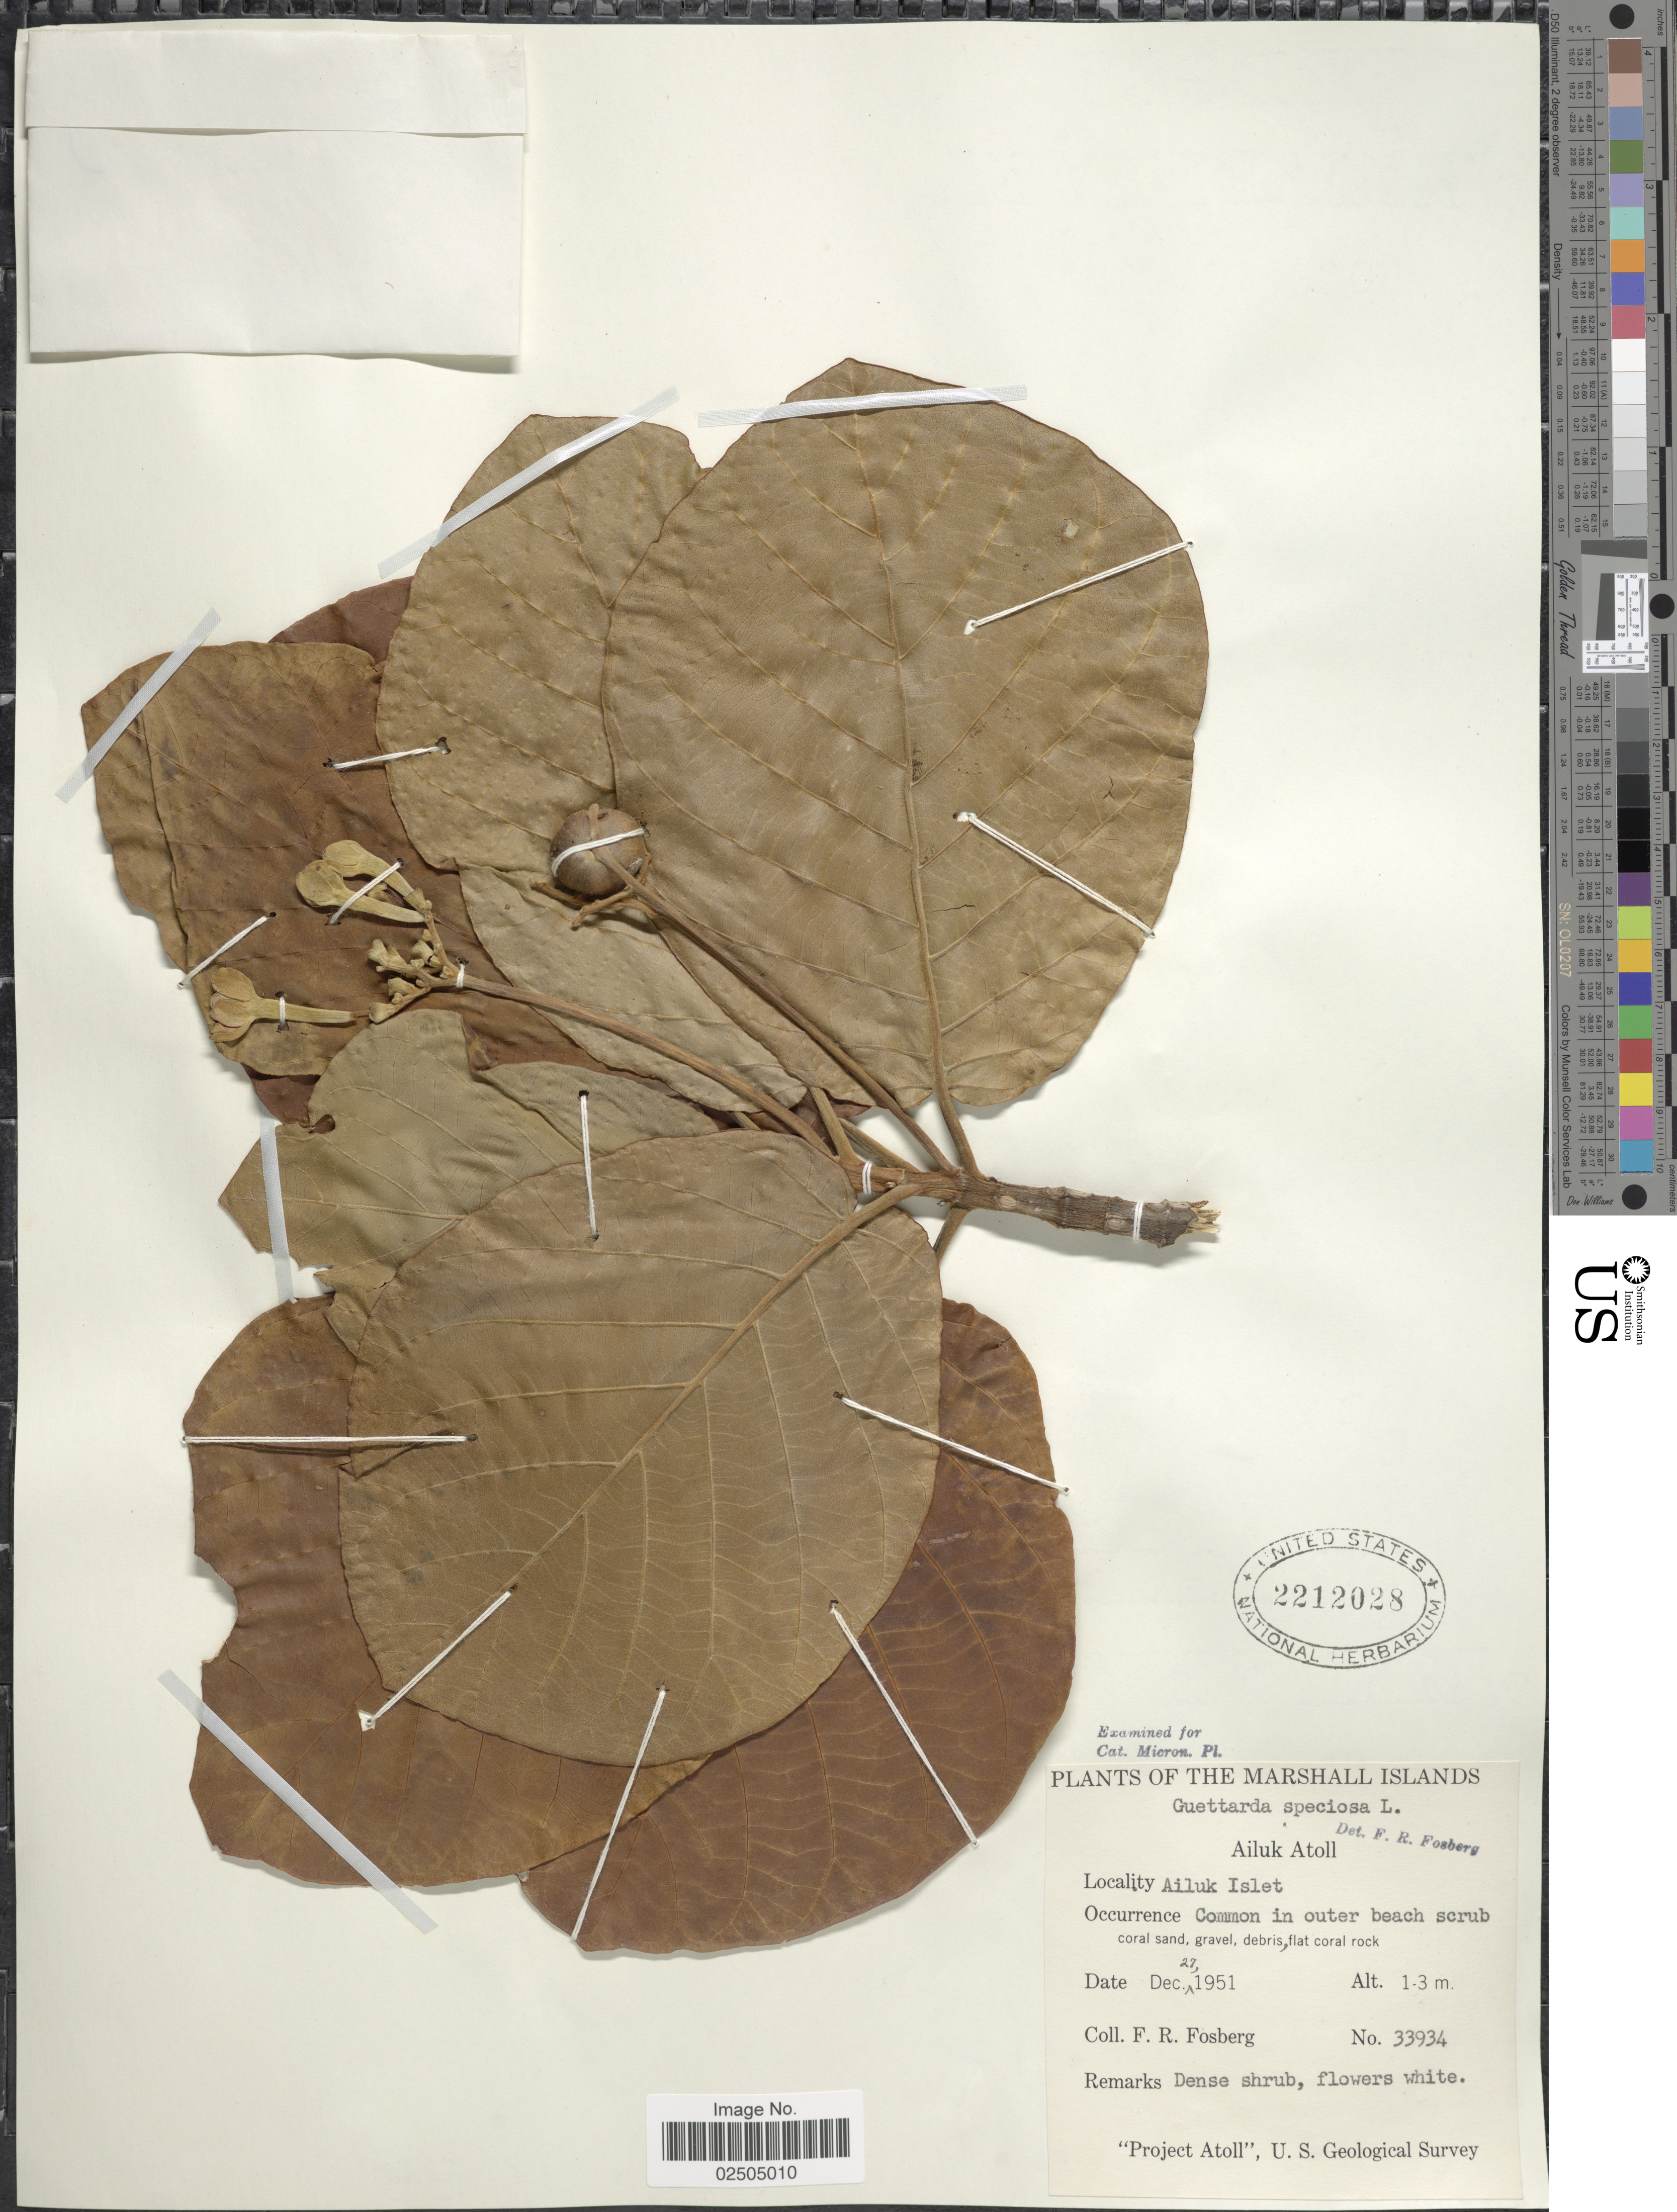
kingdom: Plantae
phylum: Tracheophyta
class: Magnoliopsida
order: Gentianales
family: Rubiaceae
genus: Guettarda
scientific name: Guettarda speciosa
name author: L.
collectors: F. R. Fosberg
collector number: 33934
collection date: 1951-12-27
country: Marshall Islands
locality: The Marshall Islands, Ailuk Atoll, Ailuk Islet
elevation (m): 1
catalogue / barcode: US 2212028